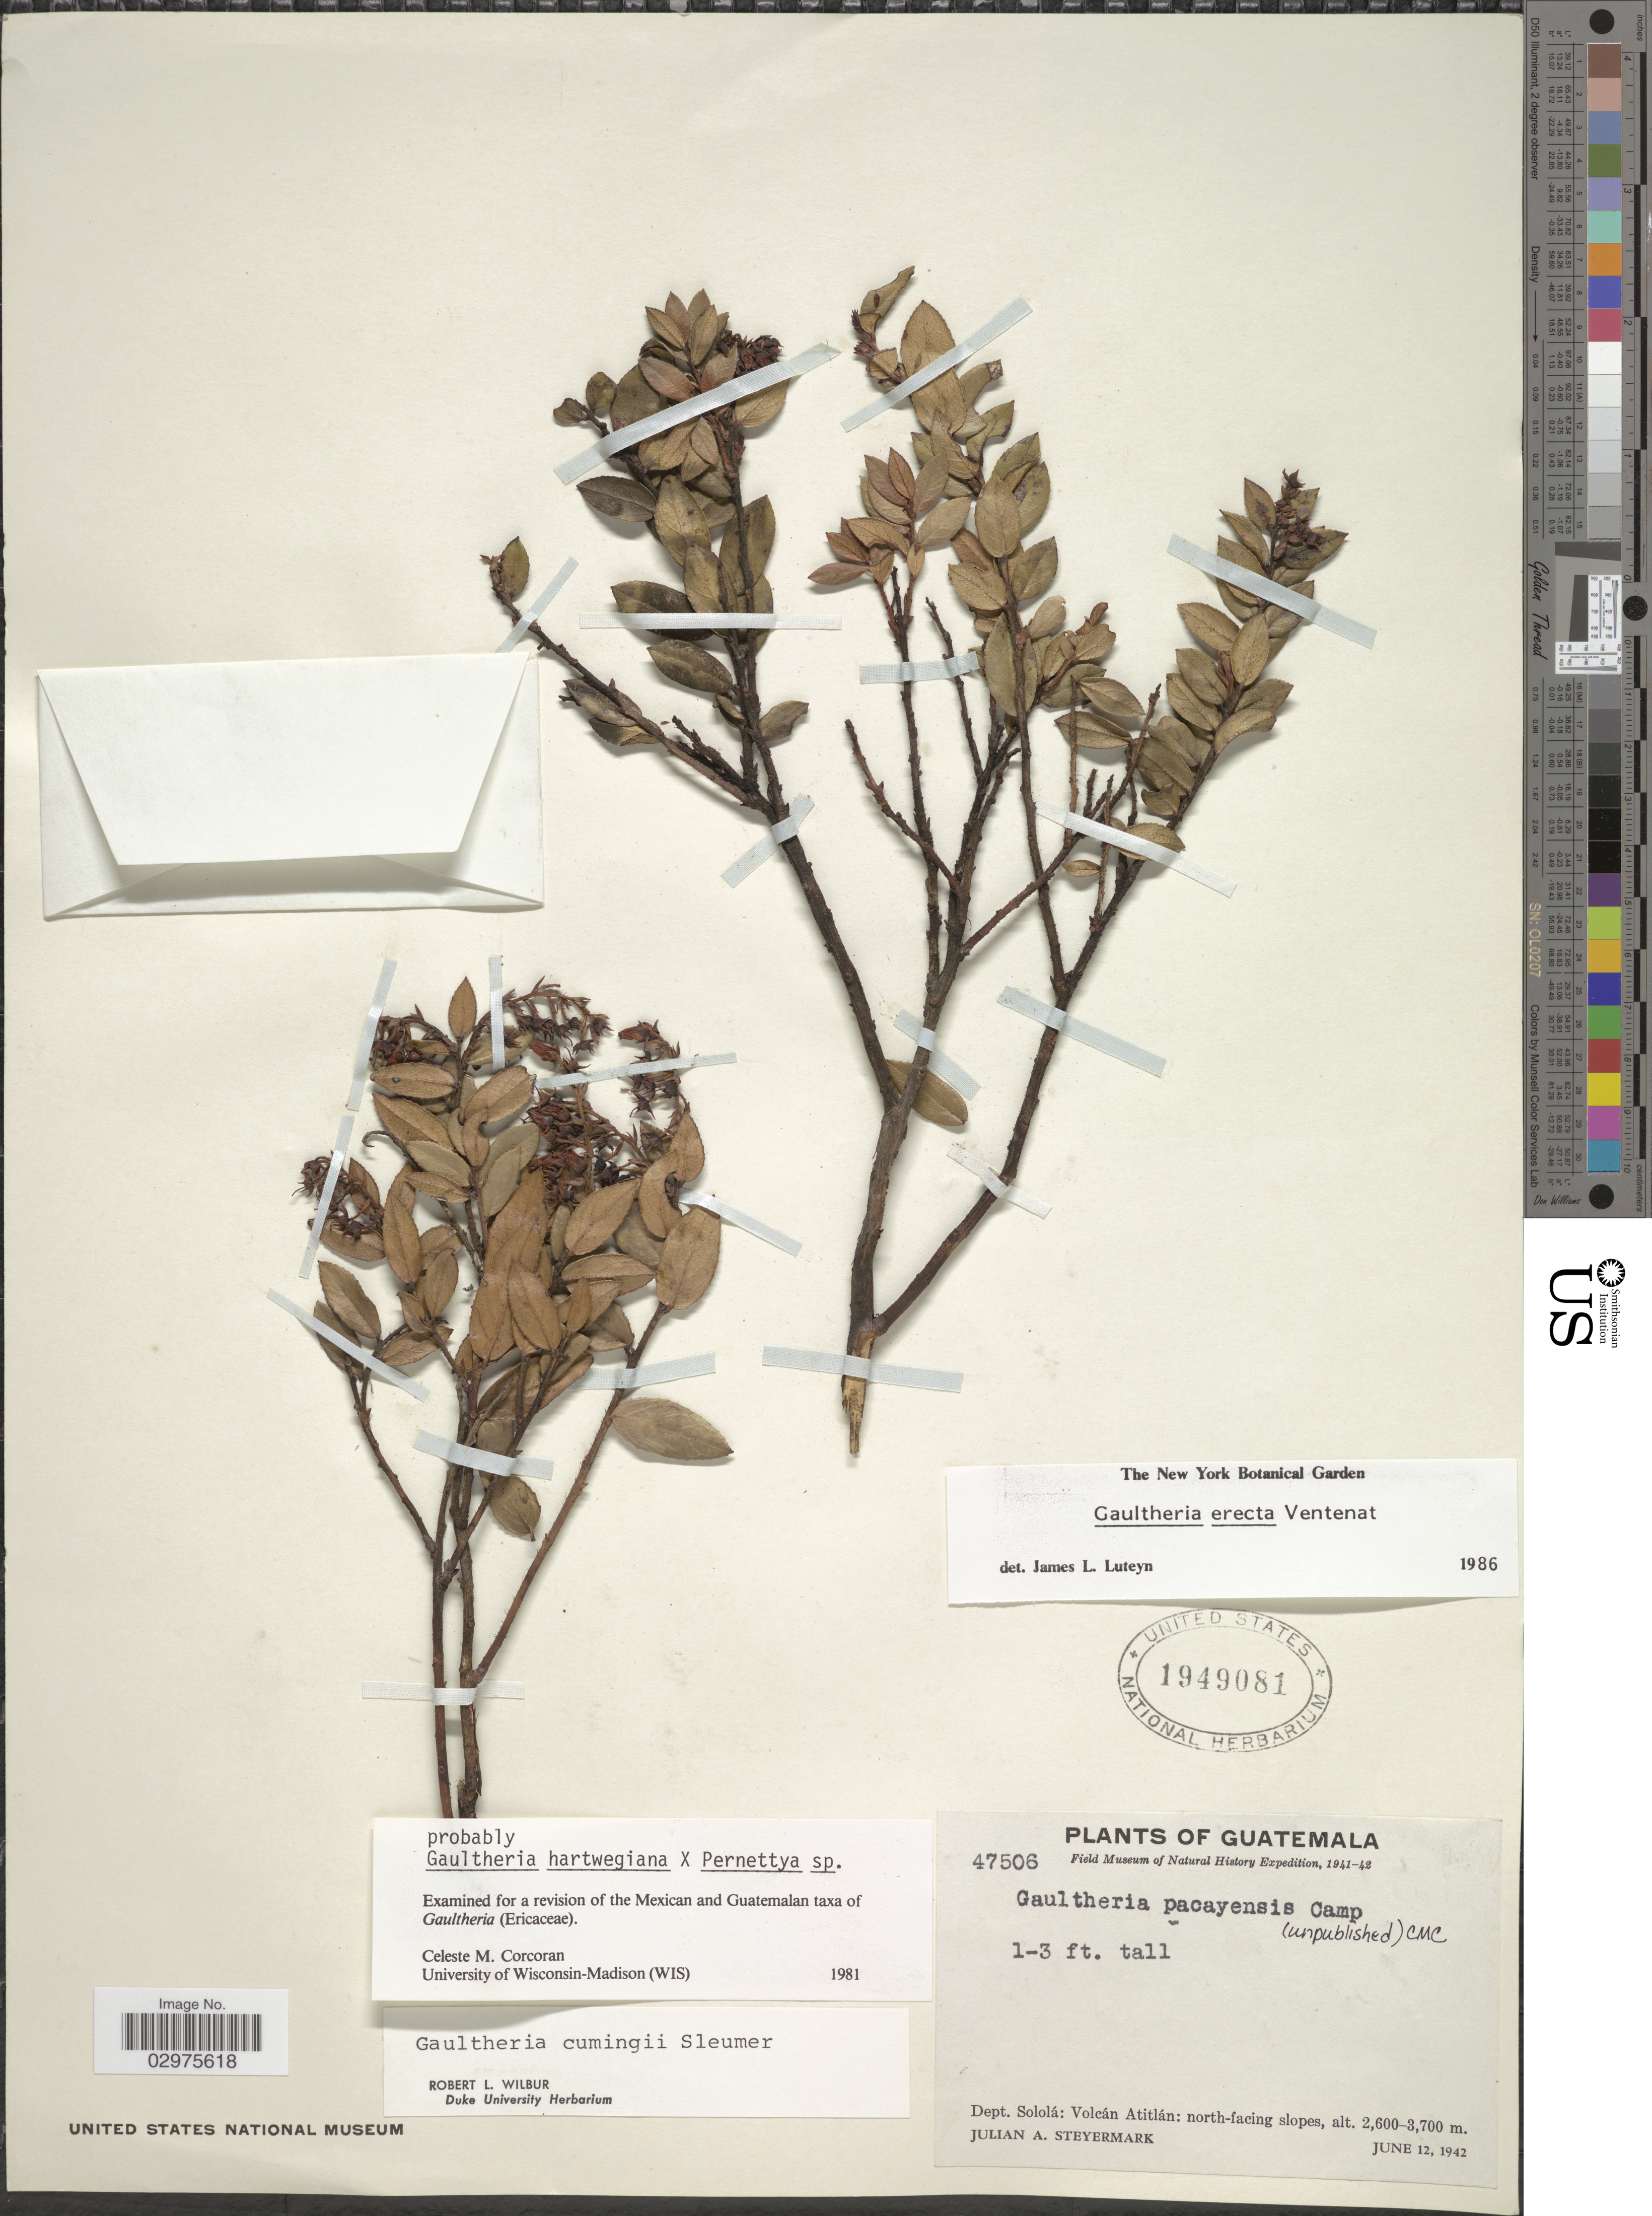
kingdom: Plantae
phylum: Tracheophyta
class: Magnoliopsida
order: Ericales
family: Ericaceae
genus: Gaultheria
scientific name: Gaultheria erecta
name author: Vent.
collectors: J. Steyermark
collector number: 47506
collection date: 1942-06-12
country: Guatemala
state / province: Sololá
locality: Dept. Sololá: Volcán Atitlán: north-facing slopes.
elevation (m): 2600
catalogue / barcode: US 1949081